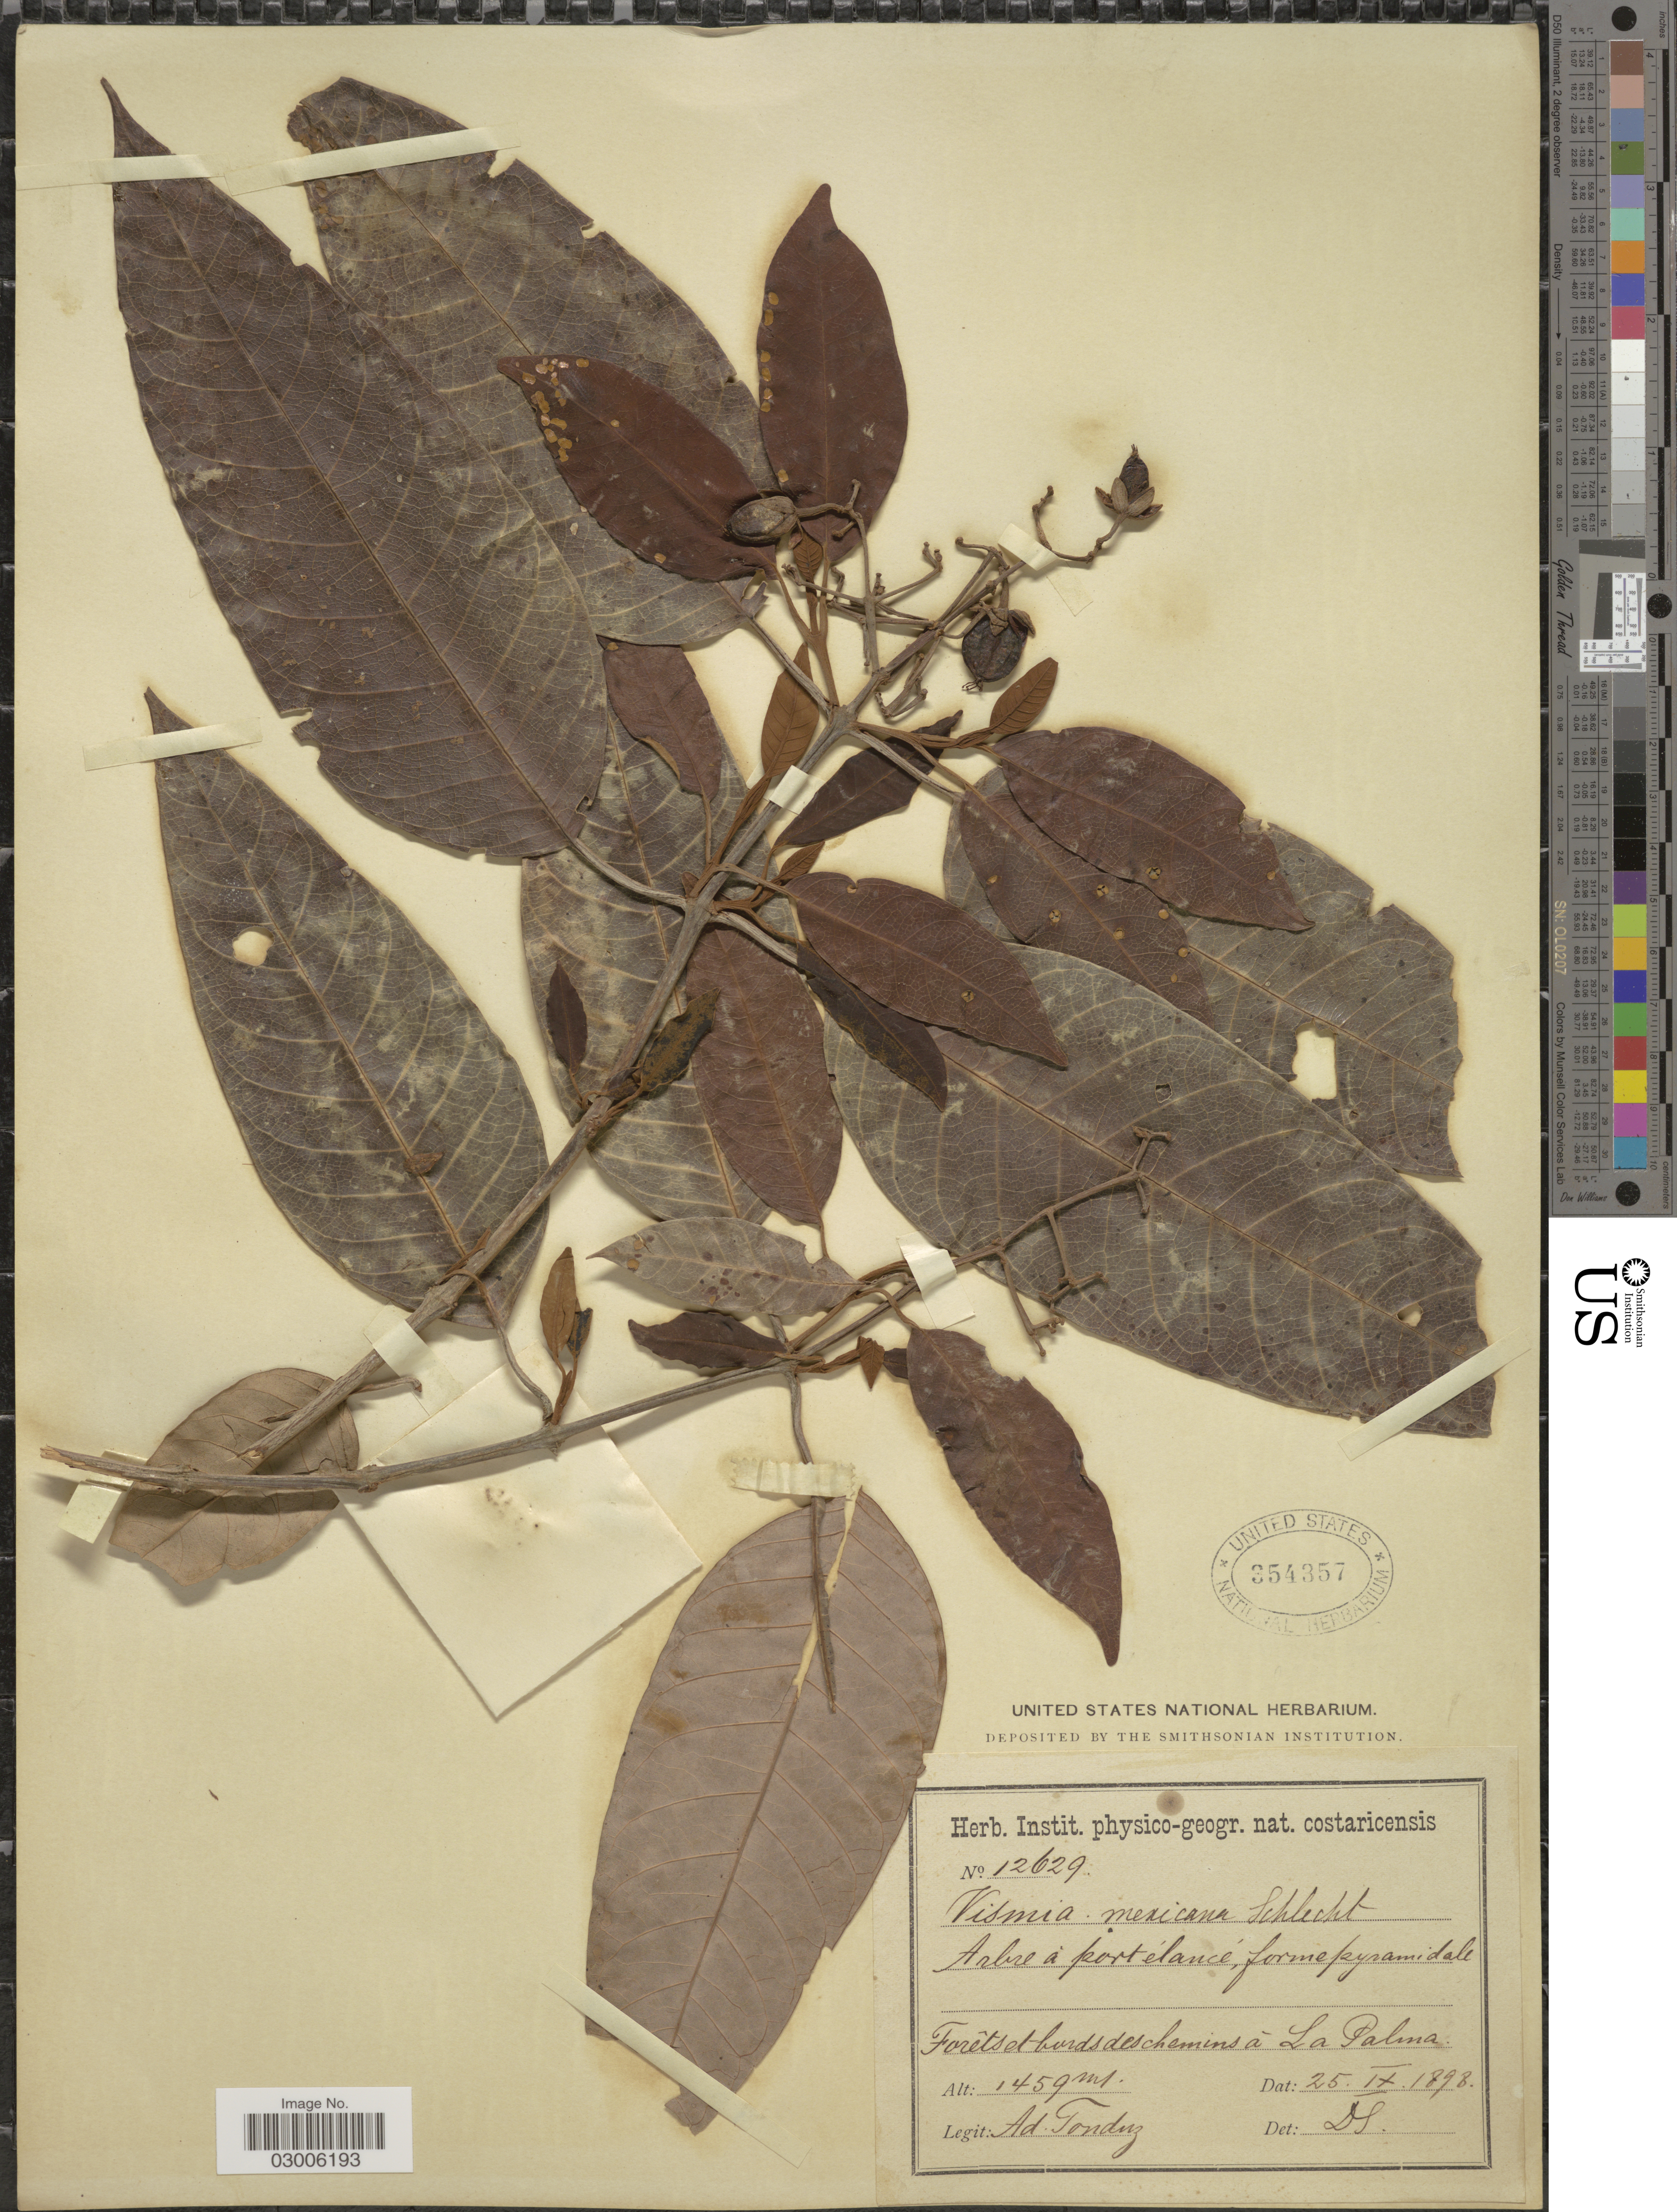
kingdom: Plantae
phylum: Tracheophyta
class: Magnoliopsida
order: Malpighiales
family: Hypericaceae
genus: Vismia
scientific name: Vismia baccifera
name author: (L.) Triana & Planch.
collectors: A. Tonduz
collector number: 12629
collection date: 1898-09-25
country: Costa Rica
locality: La Palma.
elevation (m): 1459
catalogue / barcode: US 354357